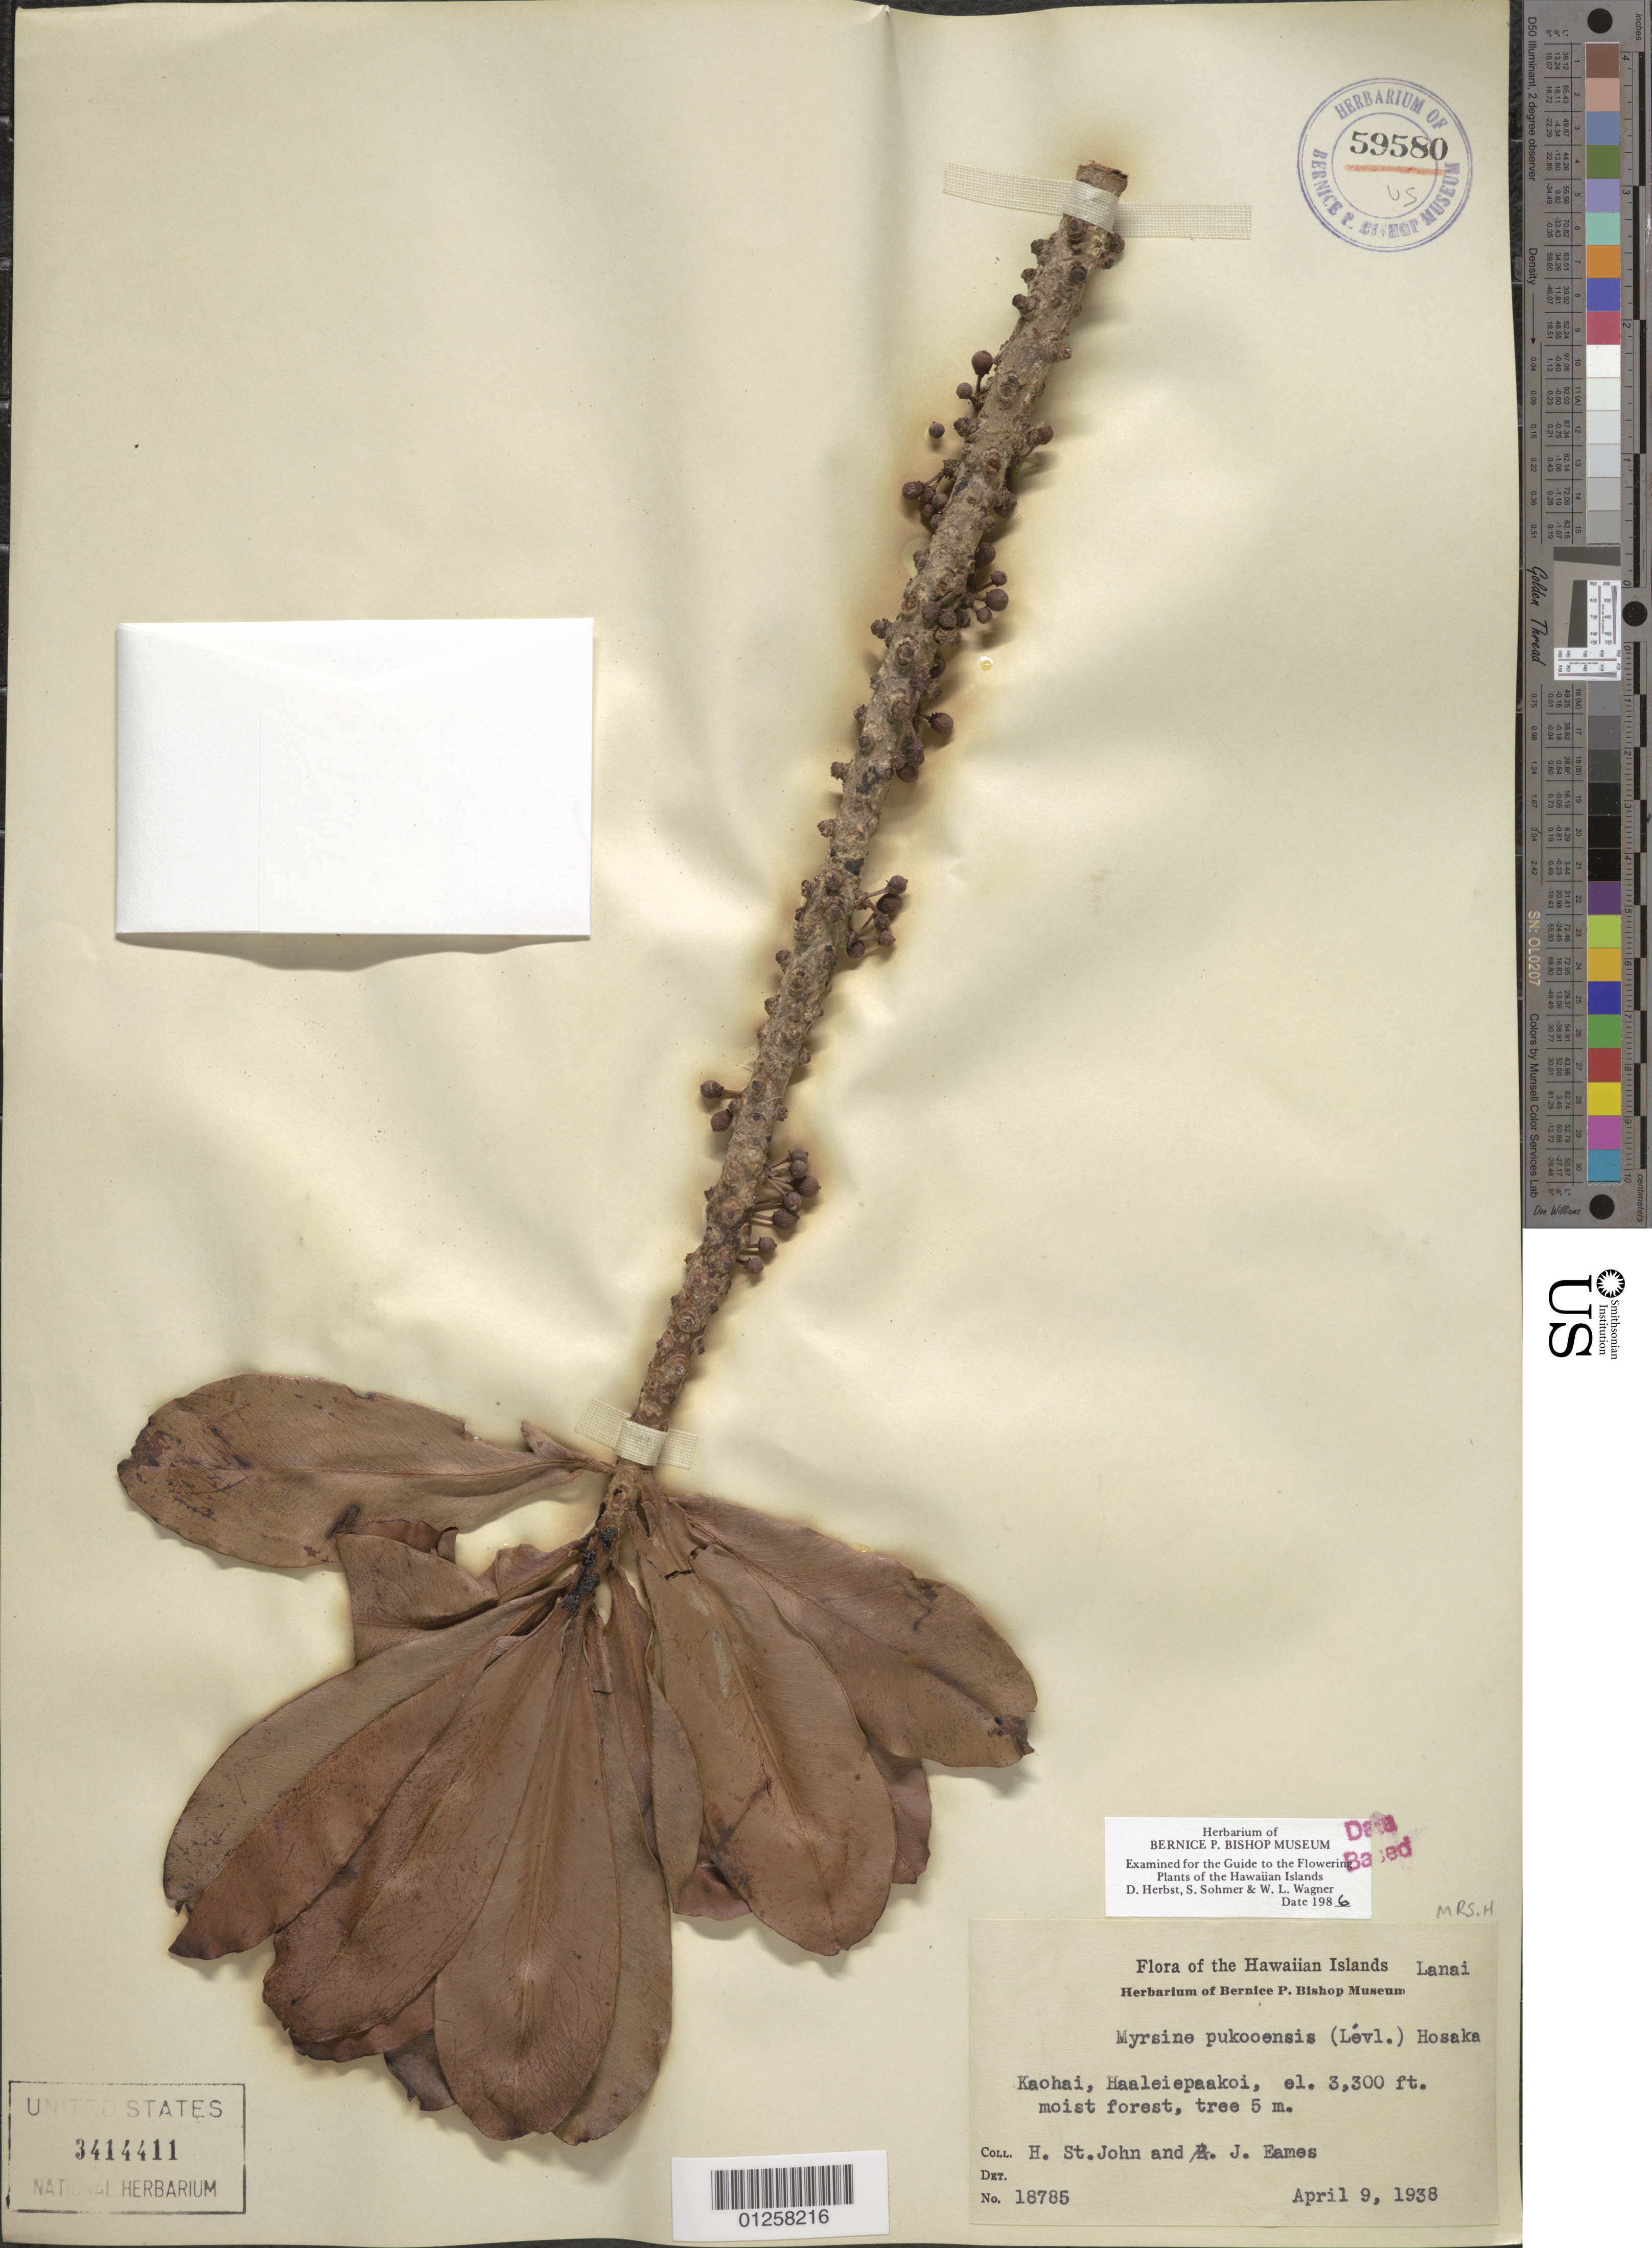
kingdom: Plantae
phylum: Tracheophyta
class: Magnoliopsida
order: Ericales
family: Primulaceae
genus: Myrsine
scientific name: Myrsine pukooensis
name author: (H. Lév.) Hosaka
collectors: H. St. John & A. J. Eames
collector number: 18785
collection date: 1938-04-09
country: United States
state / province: Hawaii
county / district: Maui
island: Lana'i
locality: Haaleiepaakai, Kaohai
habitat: Moist forest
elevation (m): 1006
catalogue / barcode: US 3414411